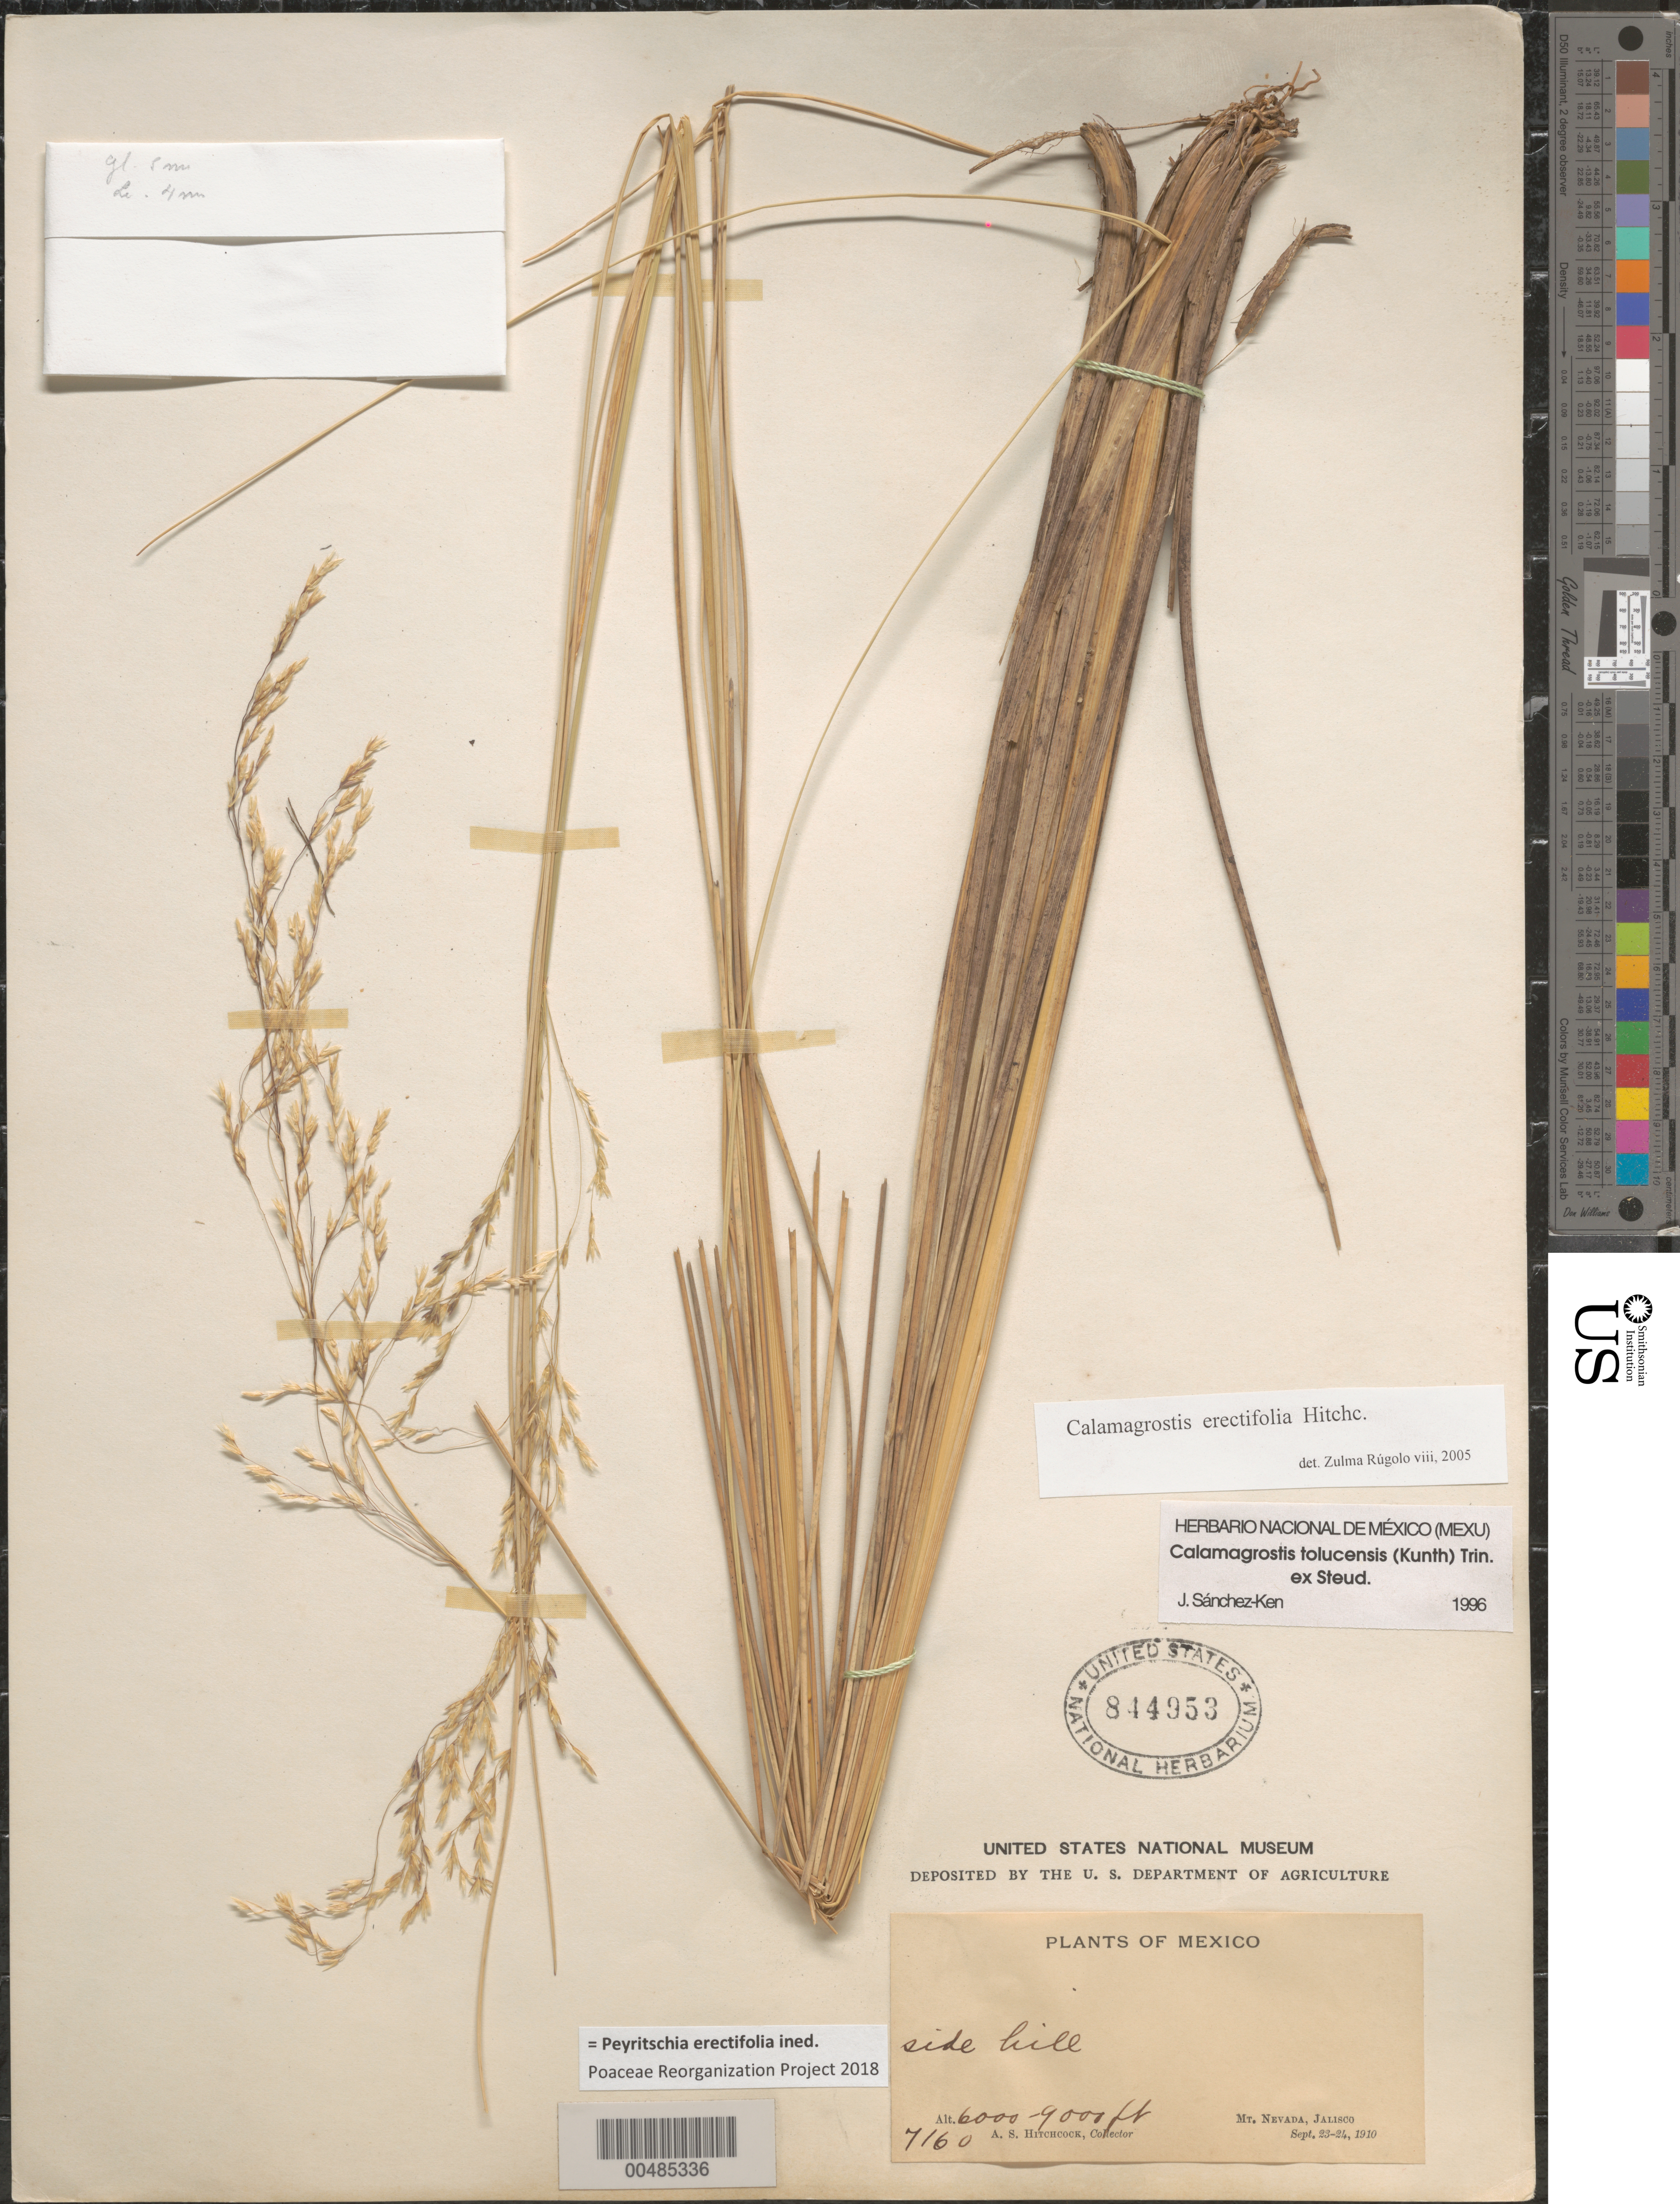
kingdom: Plantae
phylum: Tracheophyta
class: Liliopsida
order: Poales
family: Poaceae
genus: Peyritschia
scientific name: Peyritschia erectifolia ined.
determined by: Poaceae Reorganization Project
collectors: A. S. Hitchcock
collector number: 7160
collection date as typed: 23 Sep 1910 to 24 Sep 1910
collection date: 1910-09-23/1910-09-24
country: Mexico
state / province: Jalisco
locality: Mt. Nevada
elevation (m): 1829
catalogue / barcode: US 844953